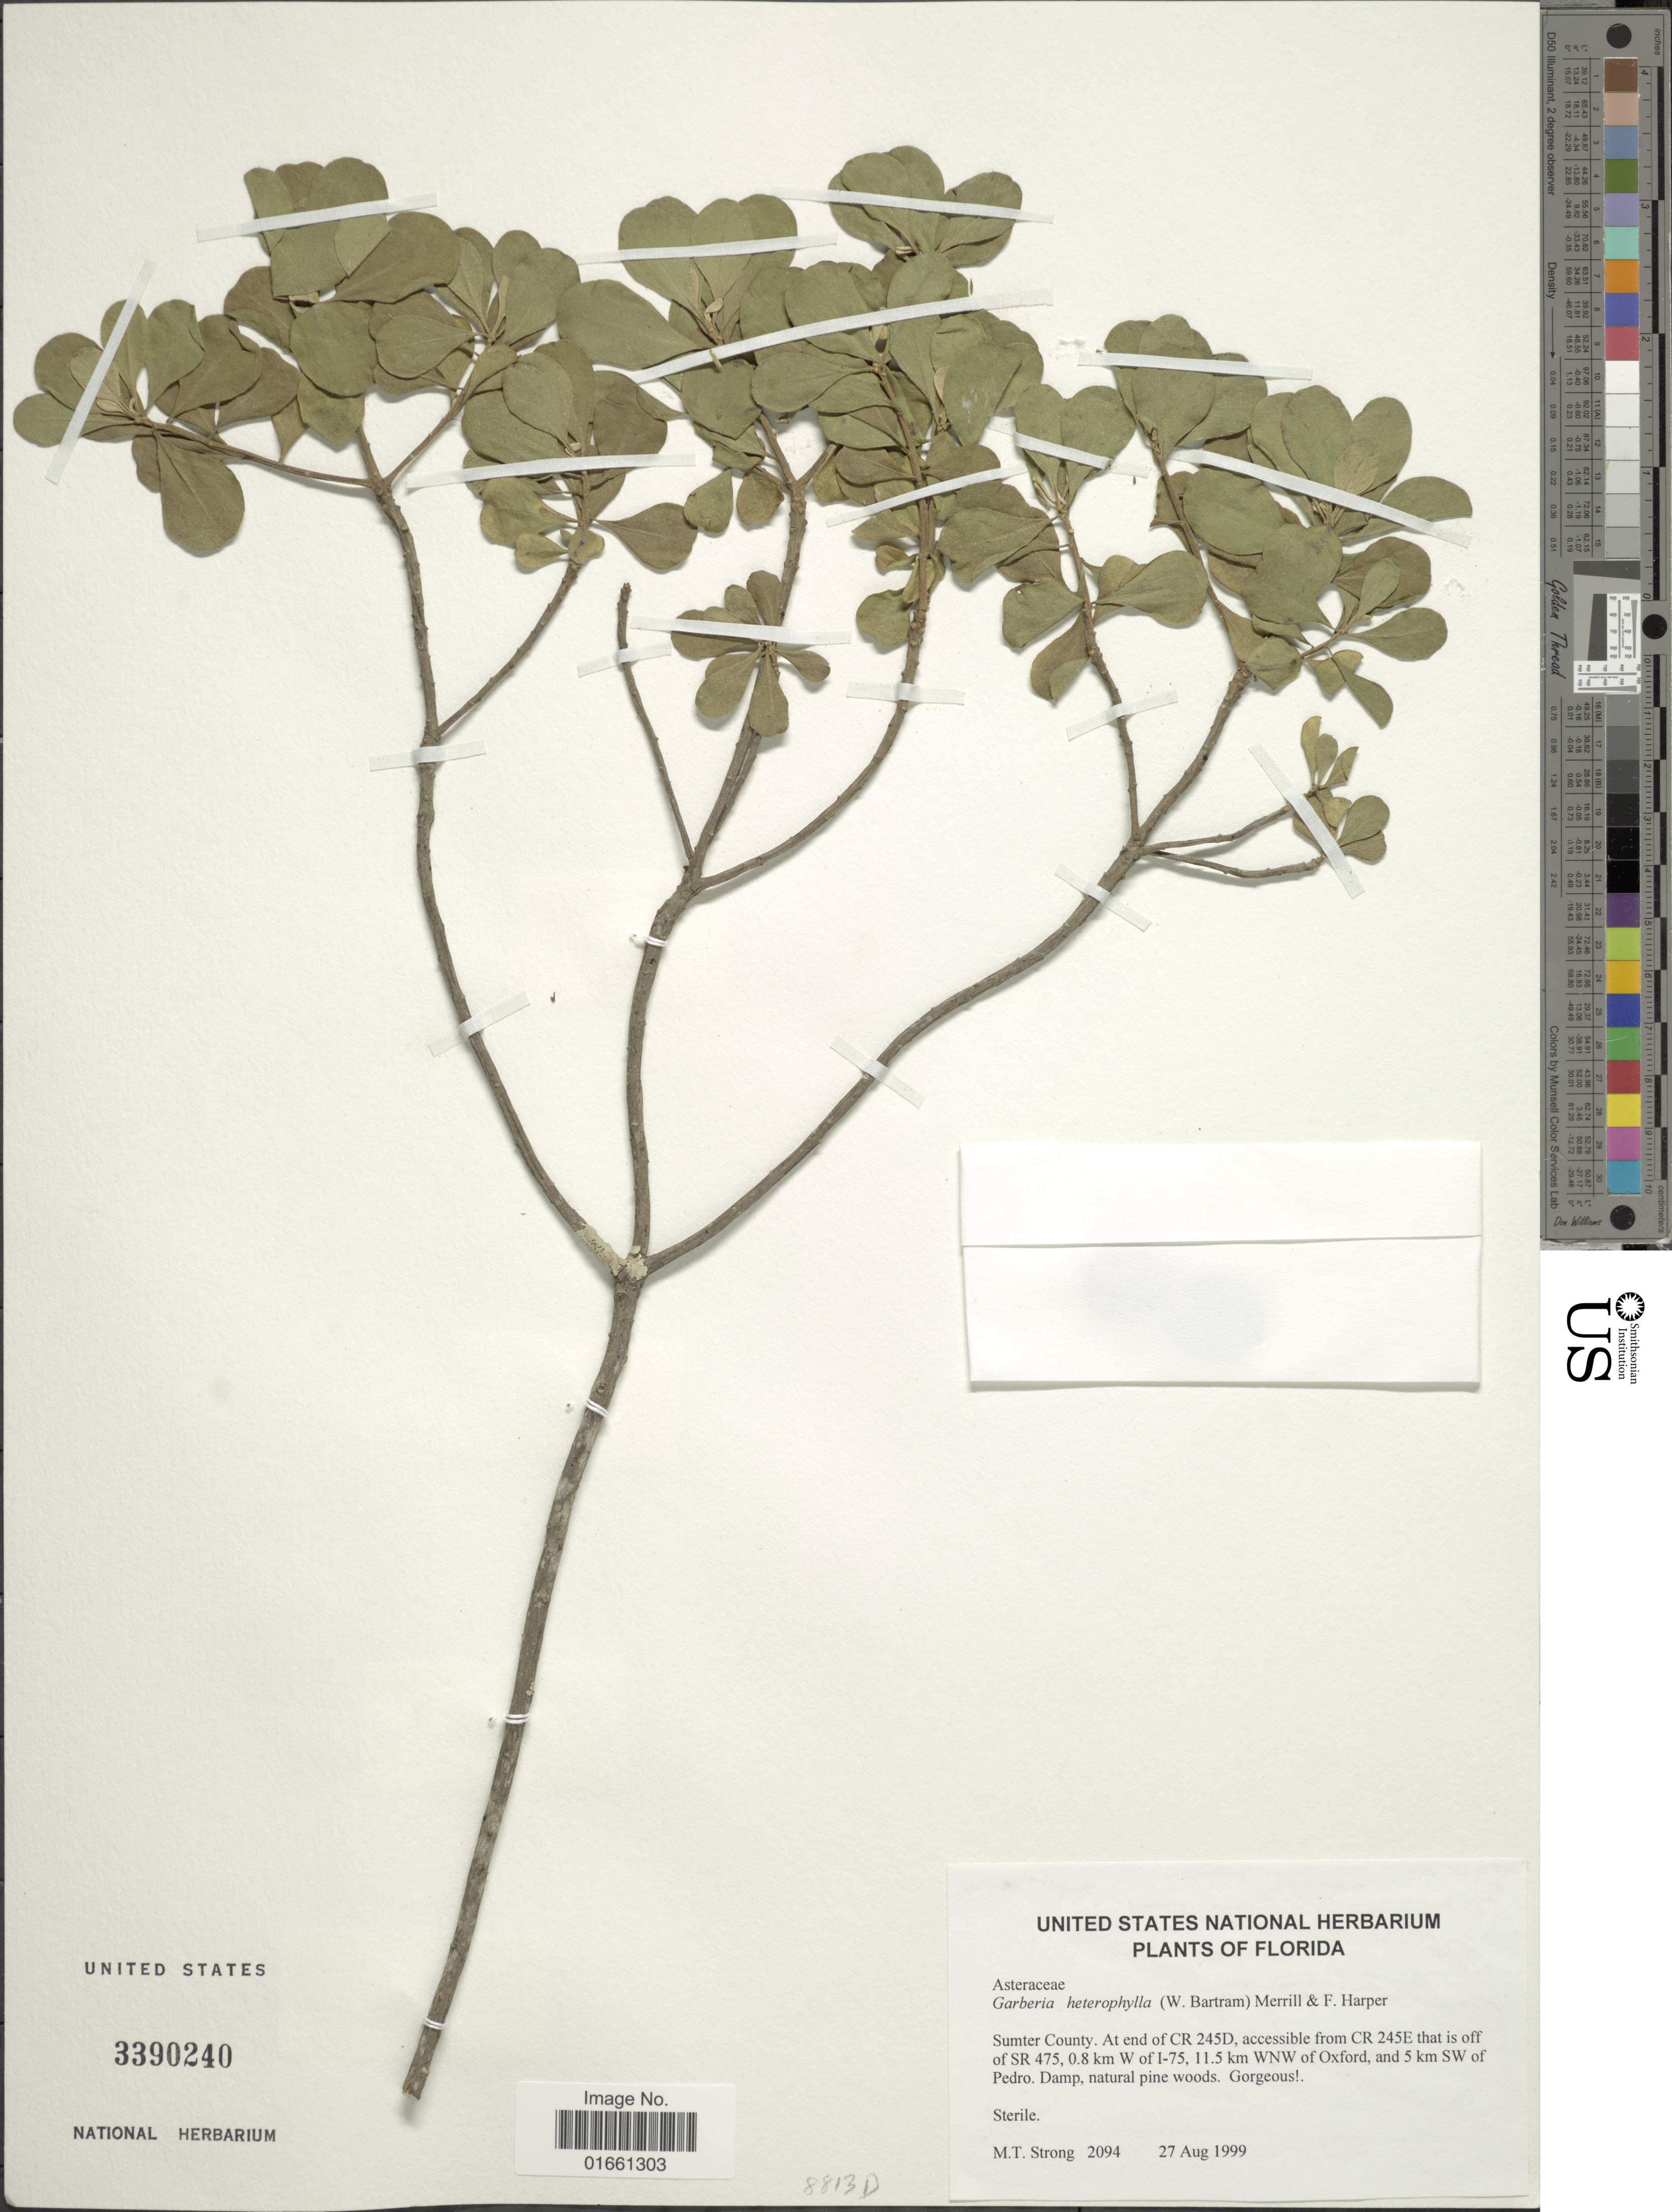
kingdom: Plantae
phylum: Tracheophyta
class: Magnoliopsida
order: Asterales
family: Asteraceae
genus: Garberia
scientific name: Garberia heterophylla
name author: (W. Bartram) Merr. & F. Harper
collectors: M. T. Strong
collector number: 2094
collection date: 1999-08-27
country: United States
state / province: Florida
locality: Sumter County, At end of Cr 245D, accessible from CR 245E that is off of SR 475, 0.8 km W of I - 75, 11.5 km WNW of Oxford, and 5 km SE of Pedro.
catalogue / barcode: US 3390240